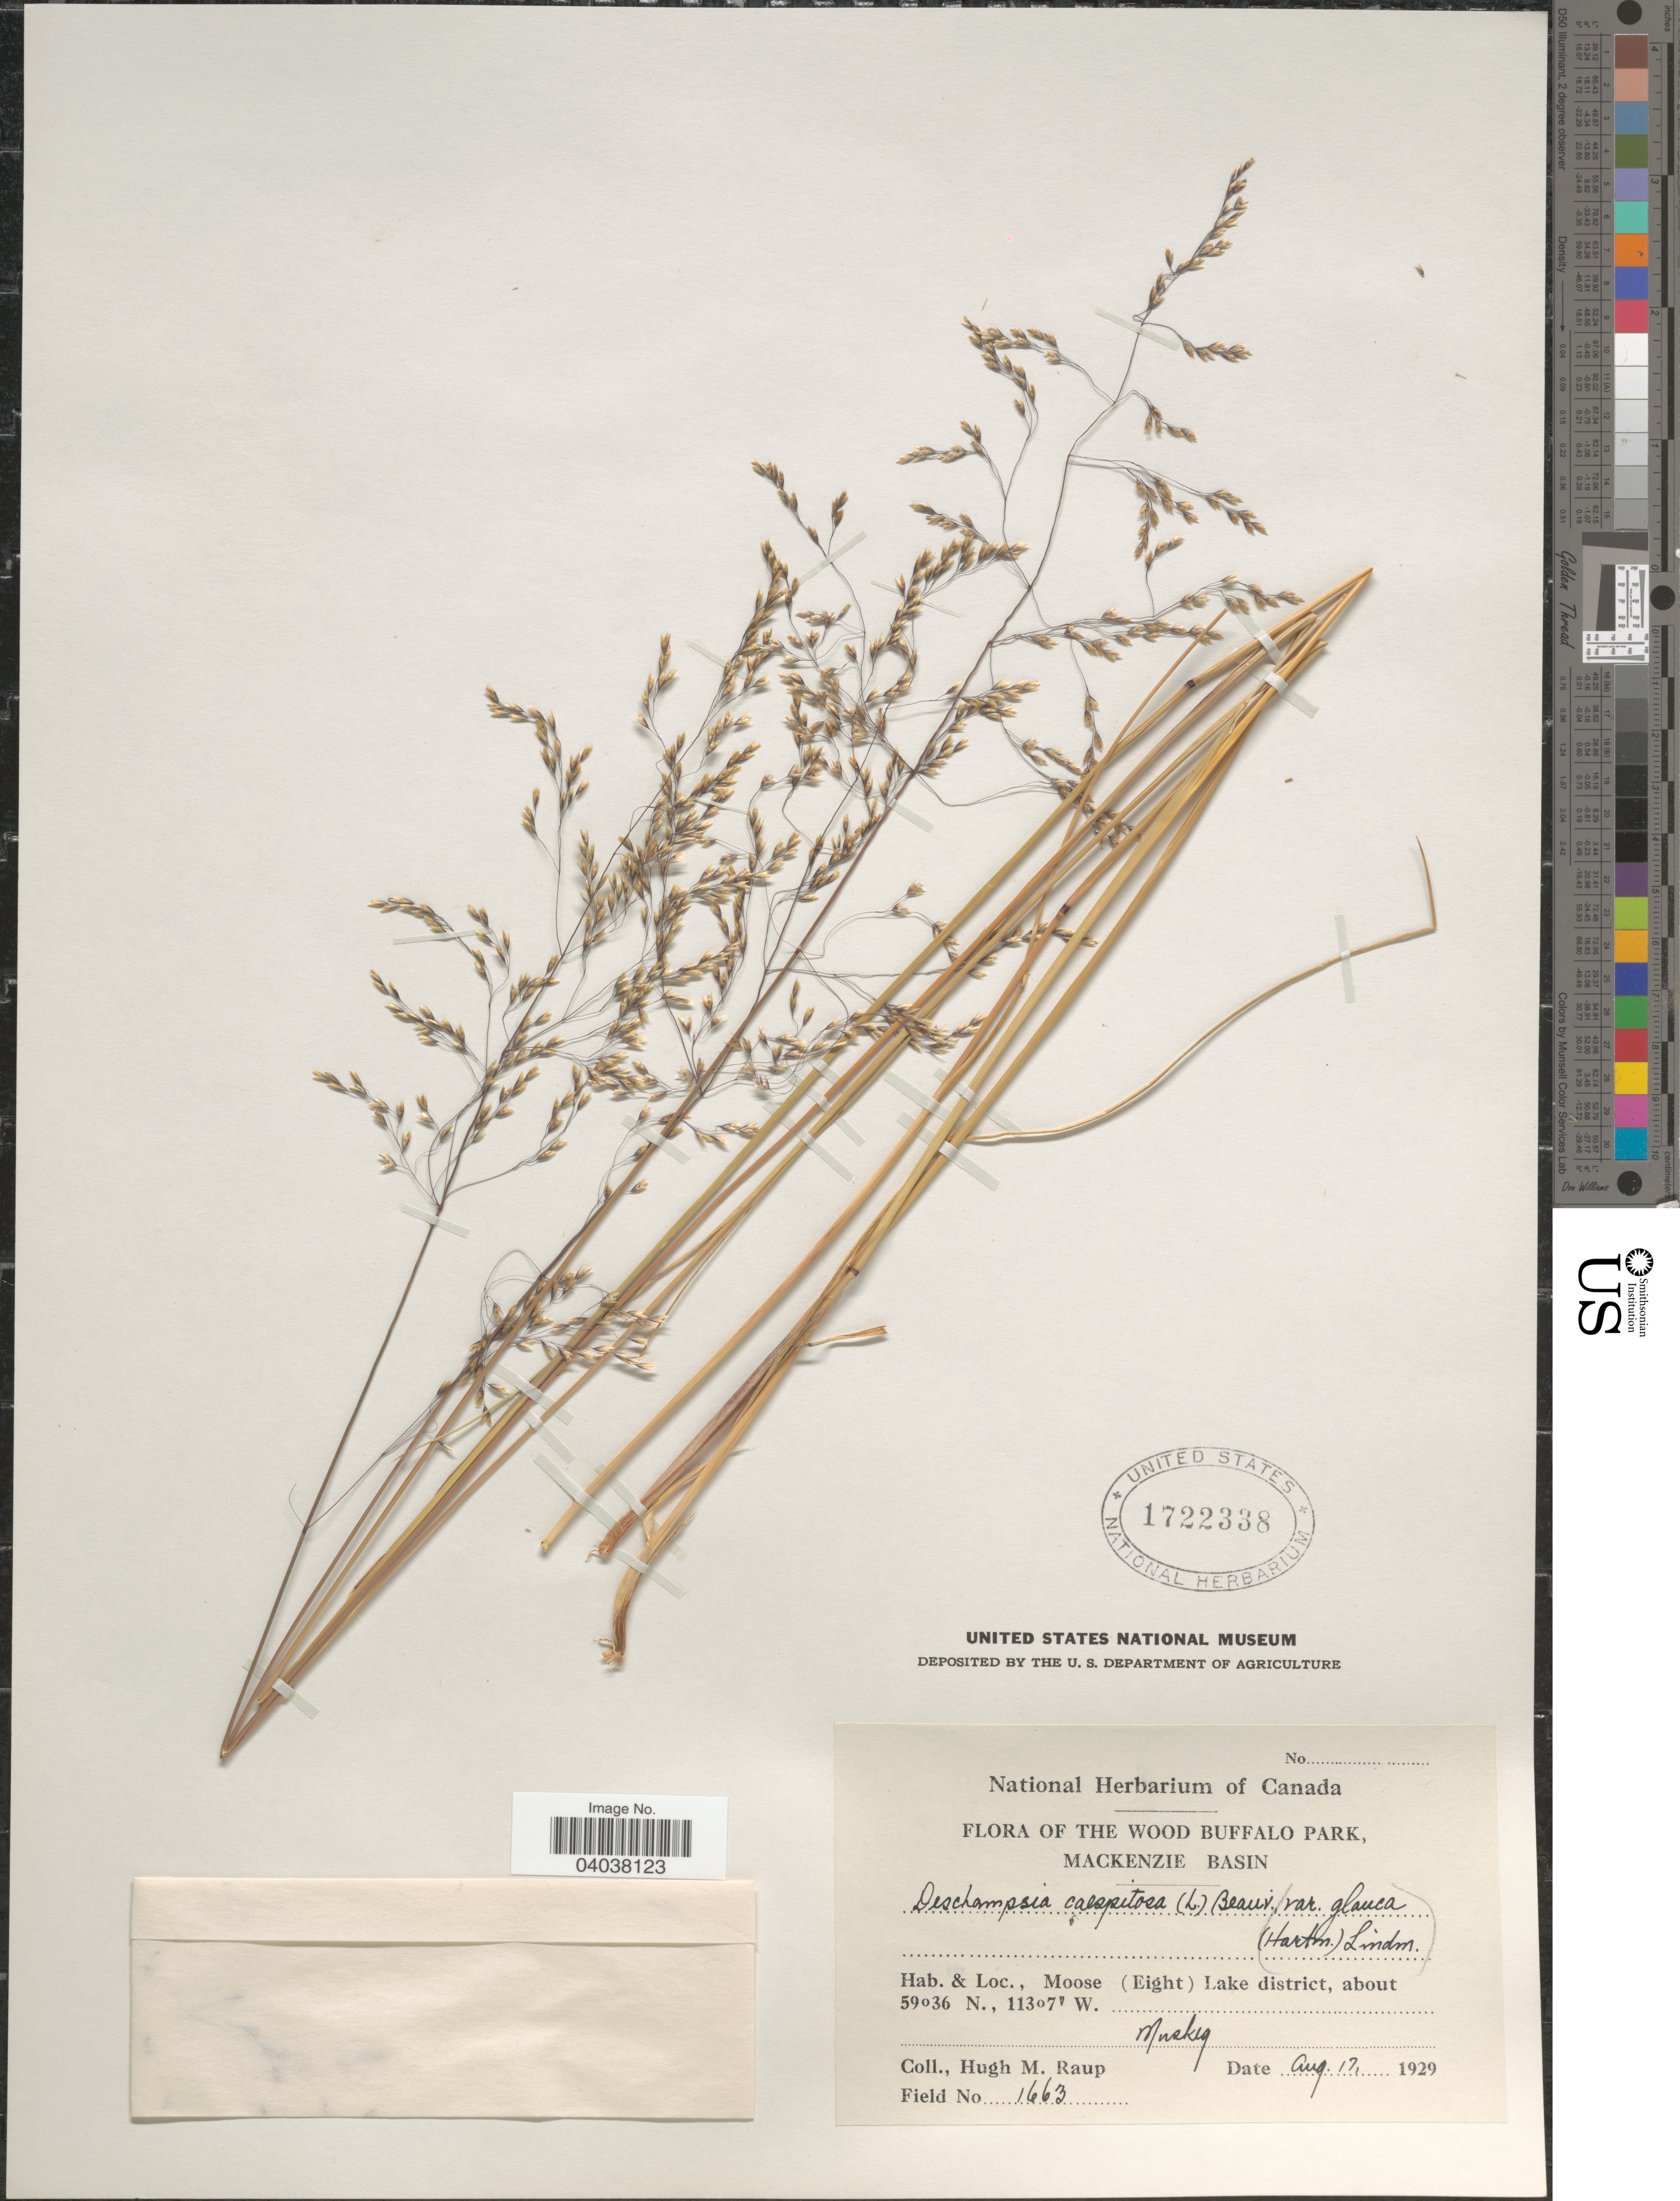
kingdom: Plantae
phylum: Tracheophyta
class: Liliopsida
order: Poales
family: Poaceae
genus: Deschampsia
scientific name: Deschampsia cespitosa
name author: (L.) P. Beauv.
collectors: H. Raup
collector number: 1663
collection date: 1929-08-17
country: Canada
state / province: Alberta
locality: The Wood Buffalo Park, Mackenzie Basin. Moose (Eight) Lake district. Muskeg.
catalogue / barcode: US 1722338